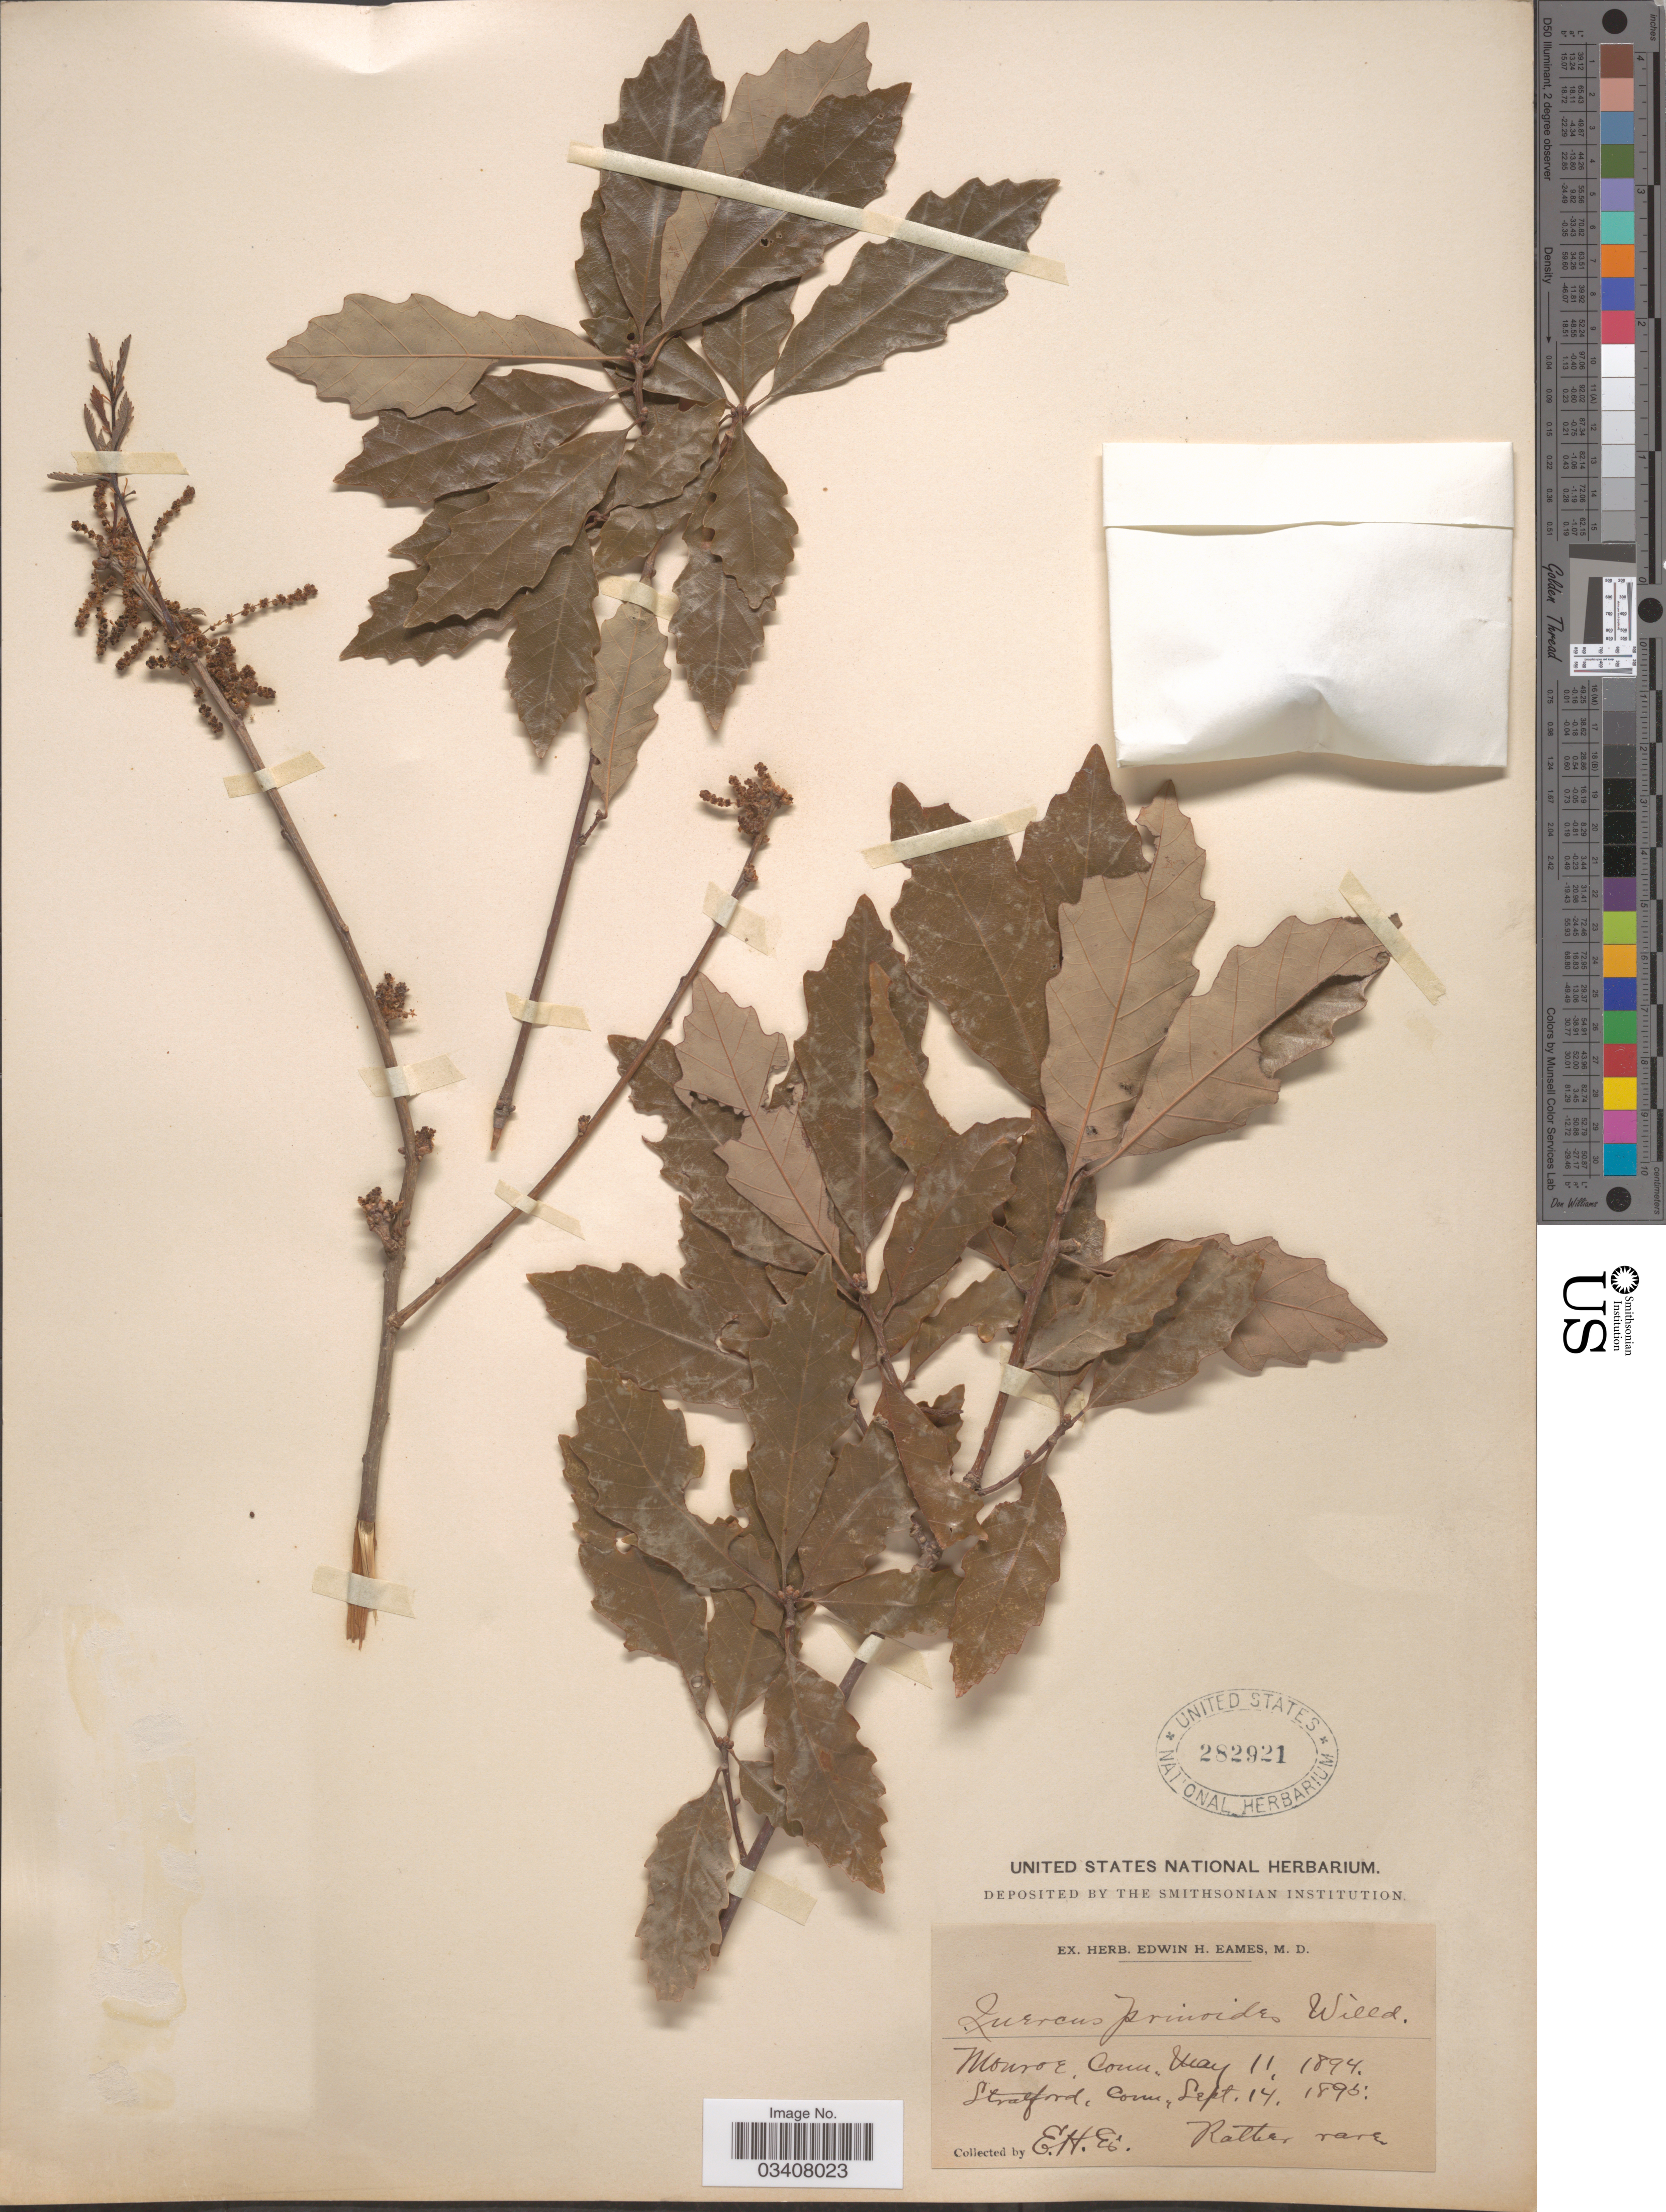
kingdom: Plantae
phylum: Tracheophyta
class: Magnoliopsida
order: Fagales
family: Fagaceae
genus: Quercus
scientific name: Quercus prinoides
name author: Willd.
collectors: E. H. Eames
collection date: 1894-05-11/1896-09-14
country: United States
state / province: Connecticut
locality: Monroe. Stratford.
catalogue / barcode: US 282921